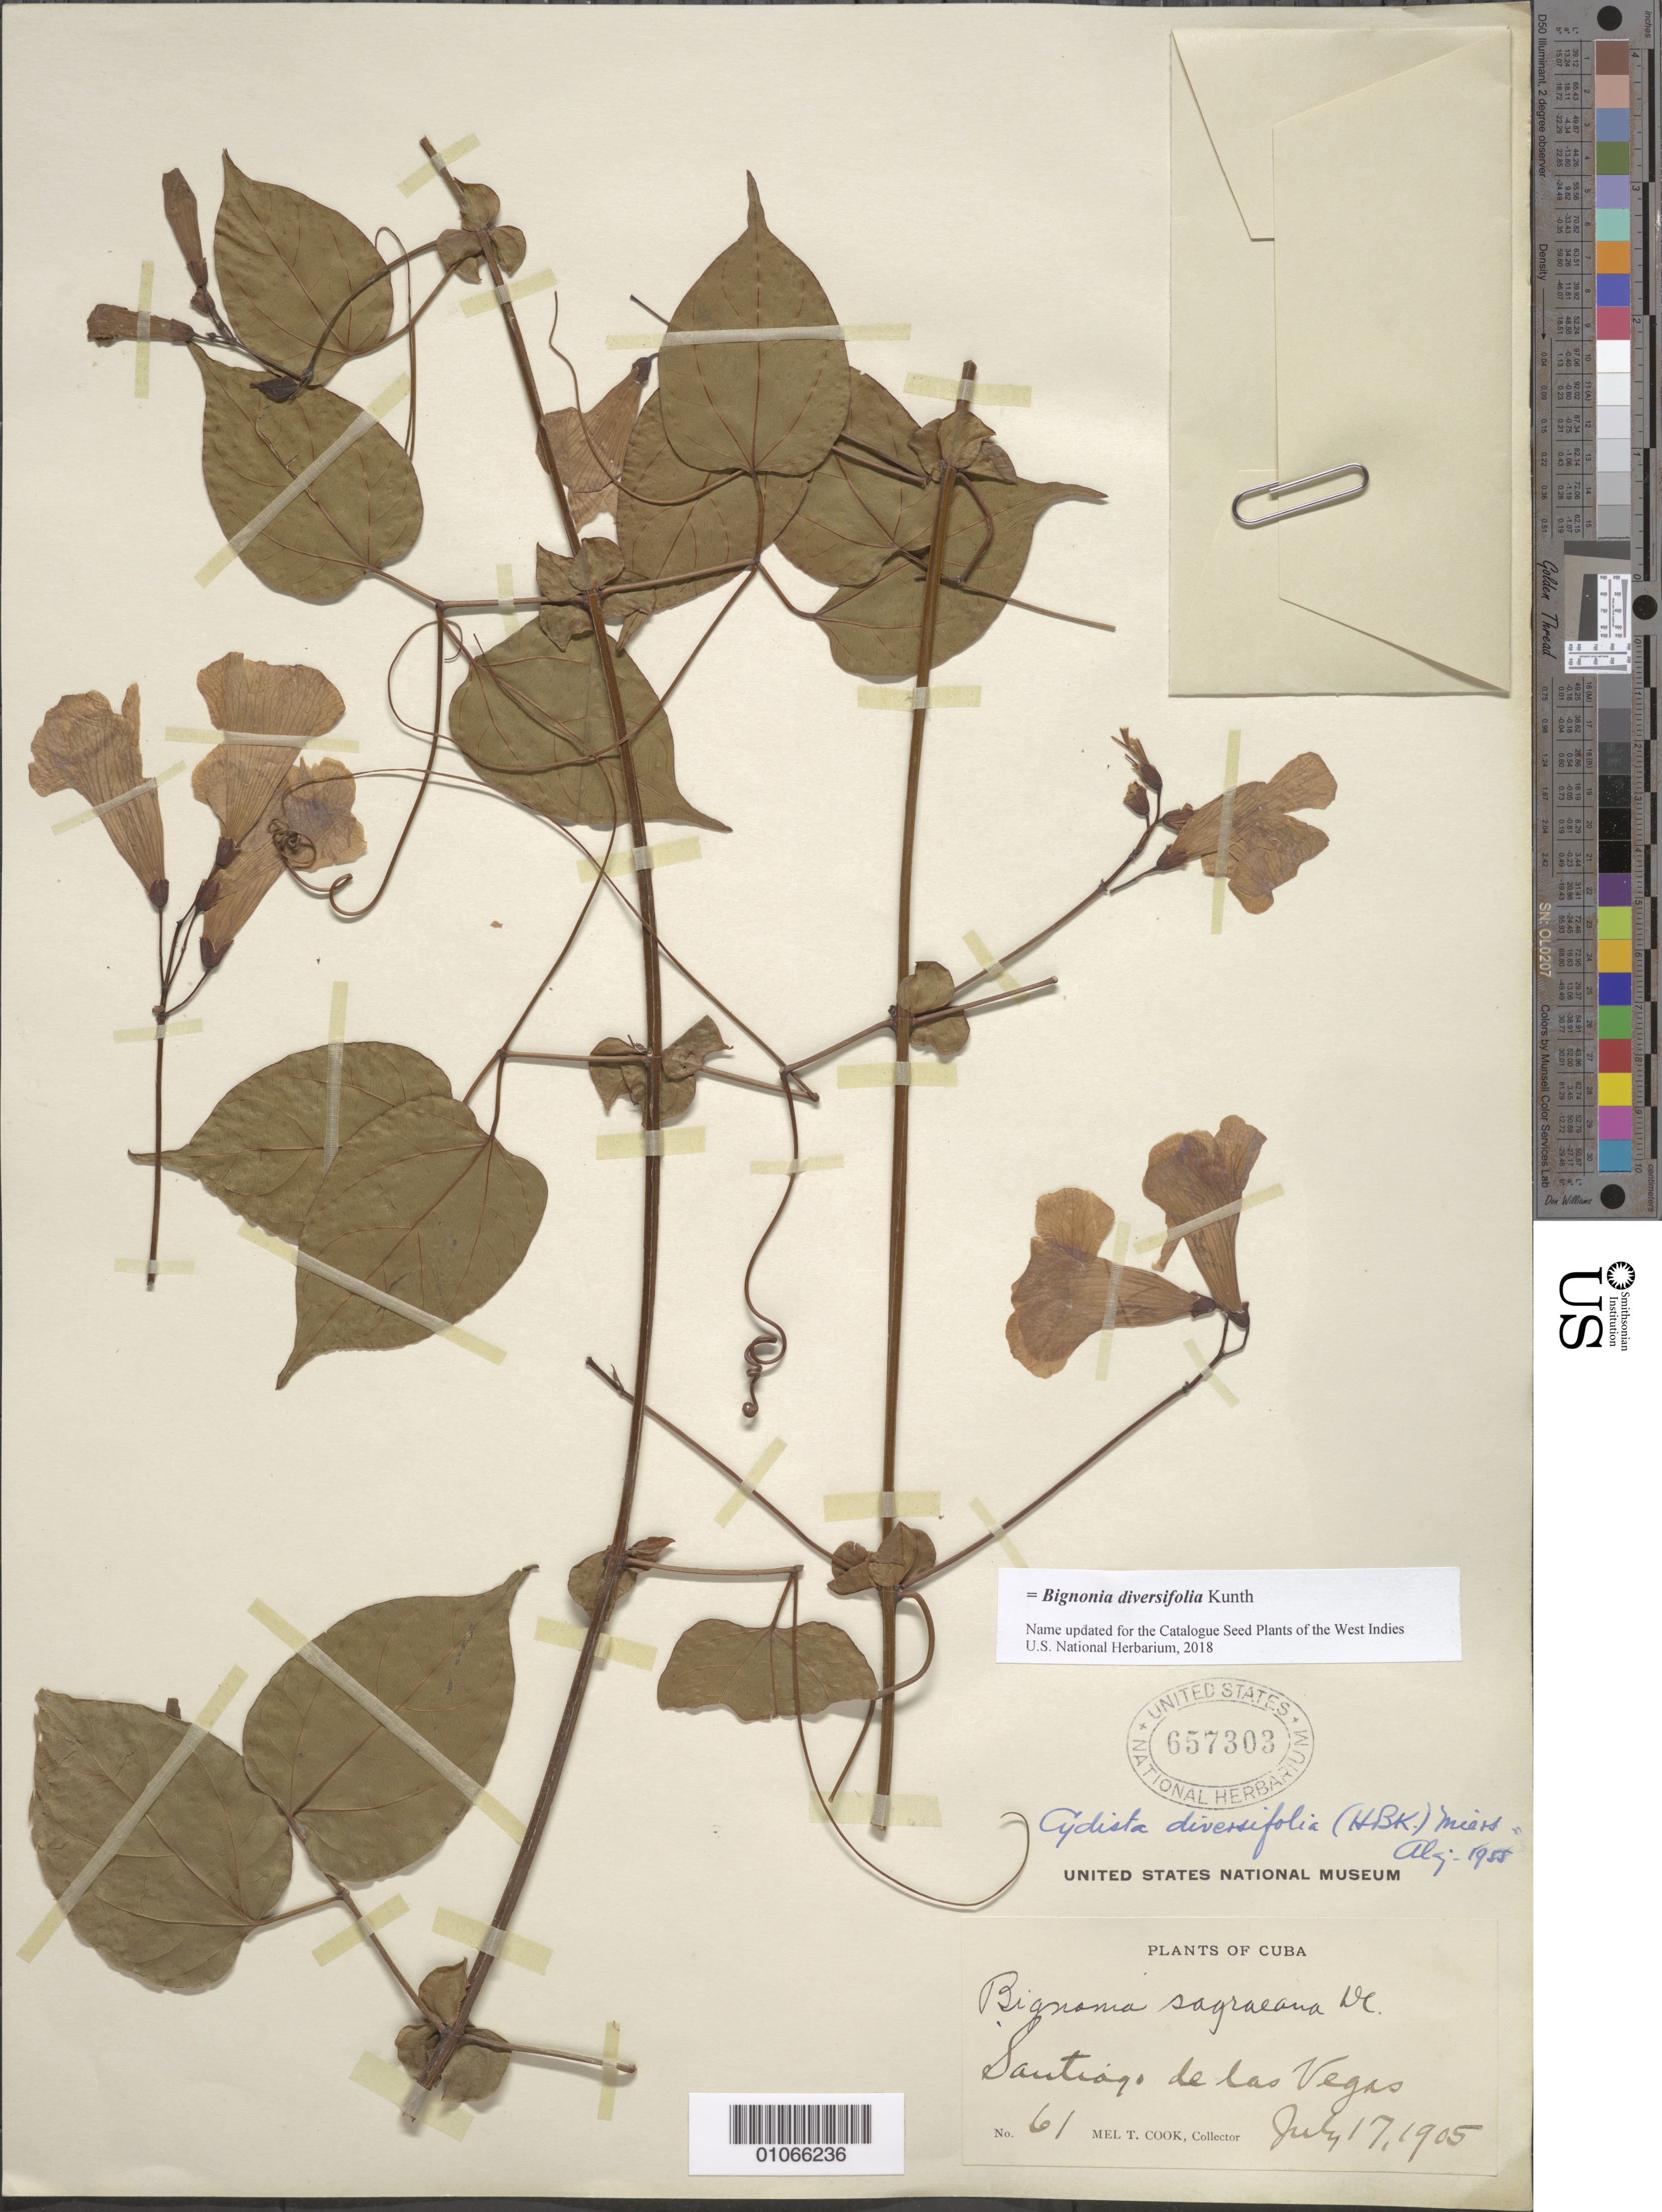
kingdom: Plantae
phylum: Tracheophyta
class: Magnoliopsida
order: Lamiales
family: Bignoniaceae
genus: Bignonia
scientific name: Bignonia diversifolia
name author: Kunth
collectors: M. T. Cook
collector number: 61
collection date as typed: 17 Jul 1905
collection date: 1905-07-17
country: Cuba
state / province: La Habana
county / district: Municipio Boyeros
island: Cuba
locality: Santiago de las Vegas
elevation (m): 97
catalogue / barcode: US 657303